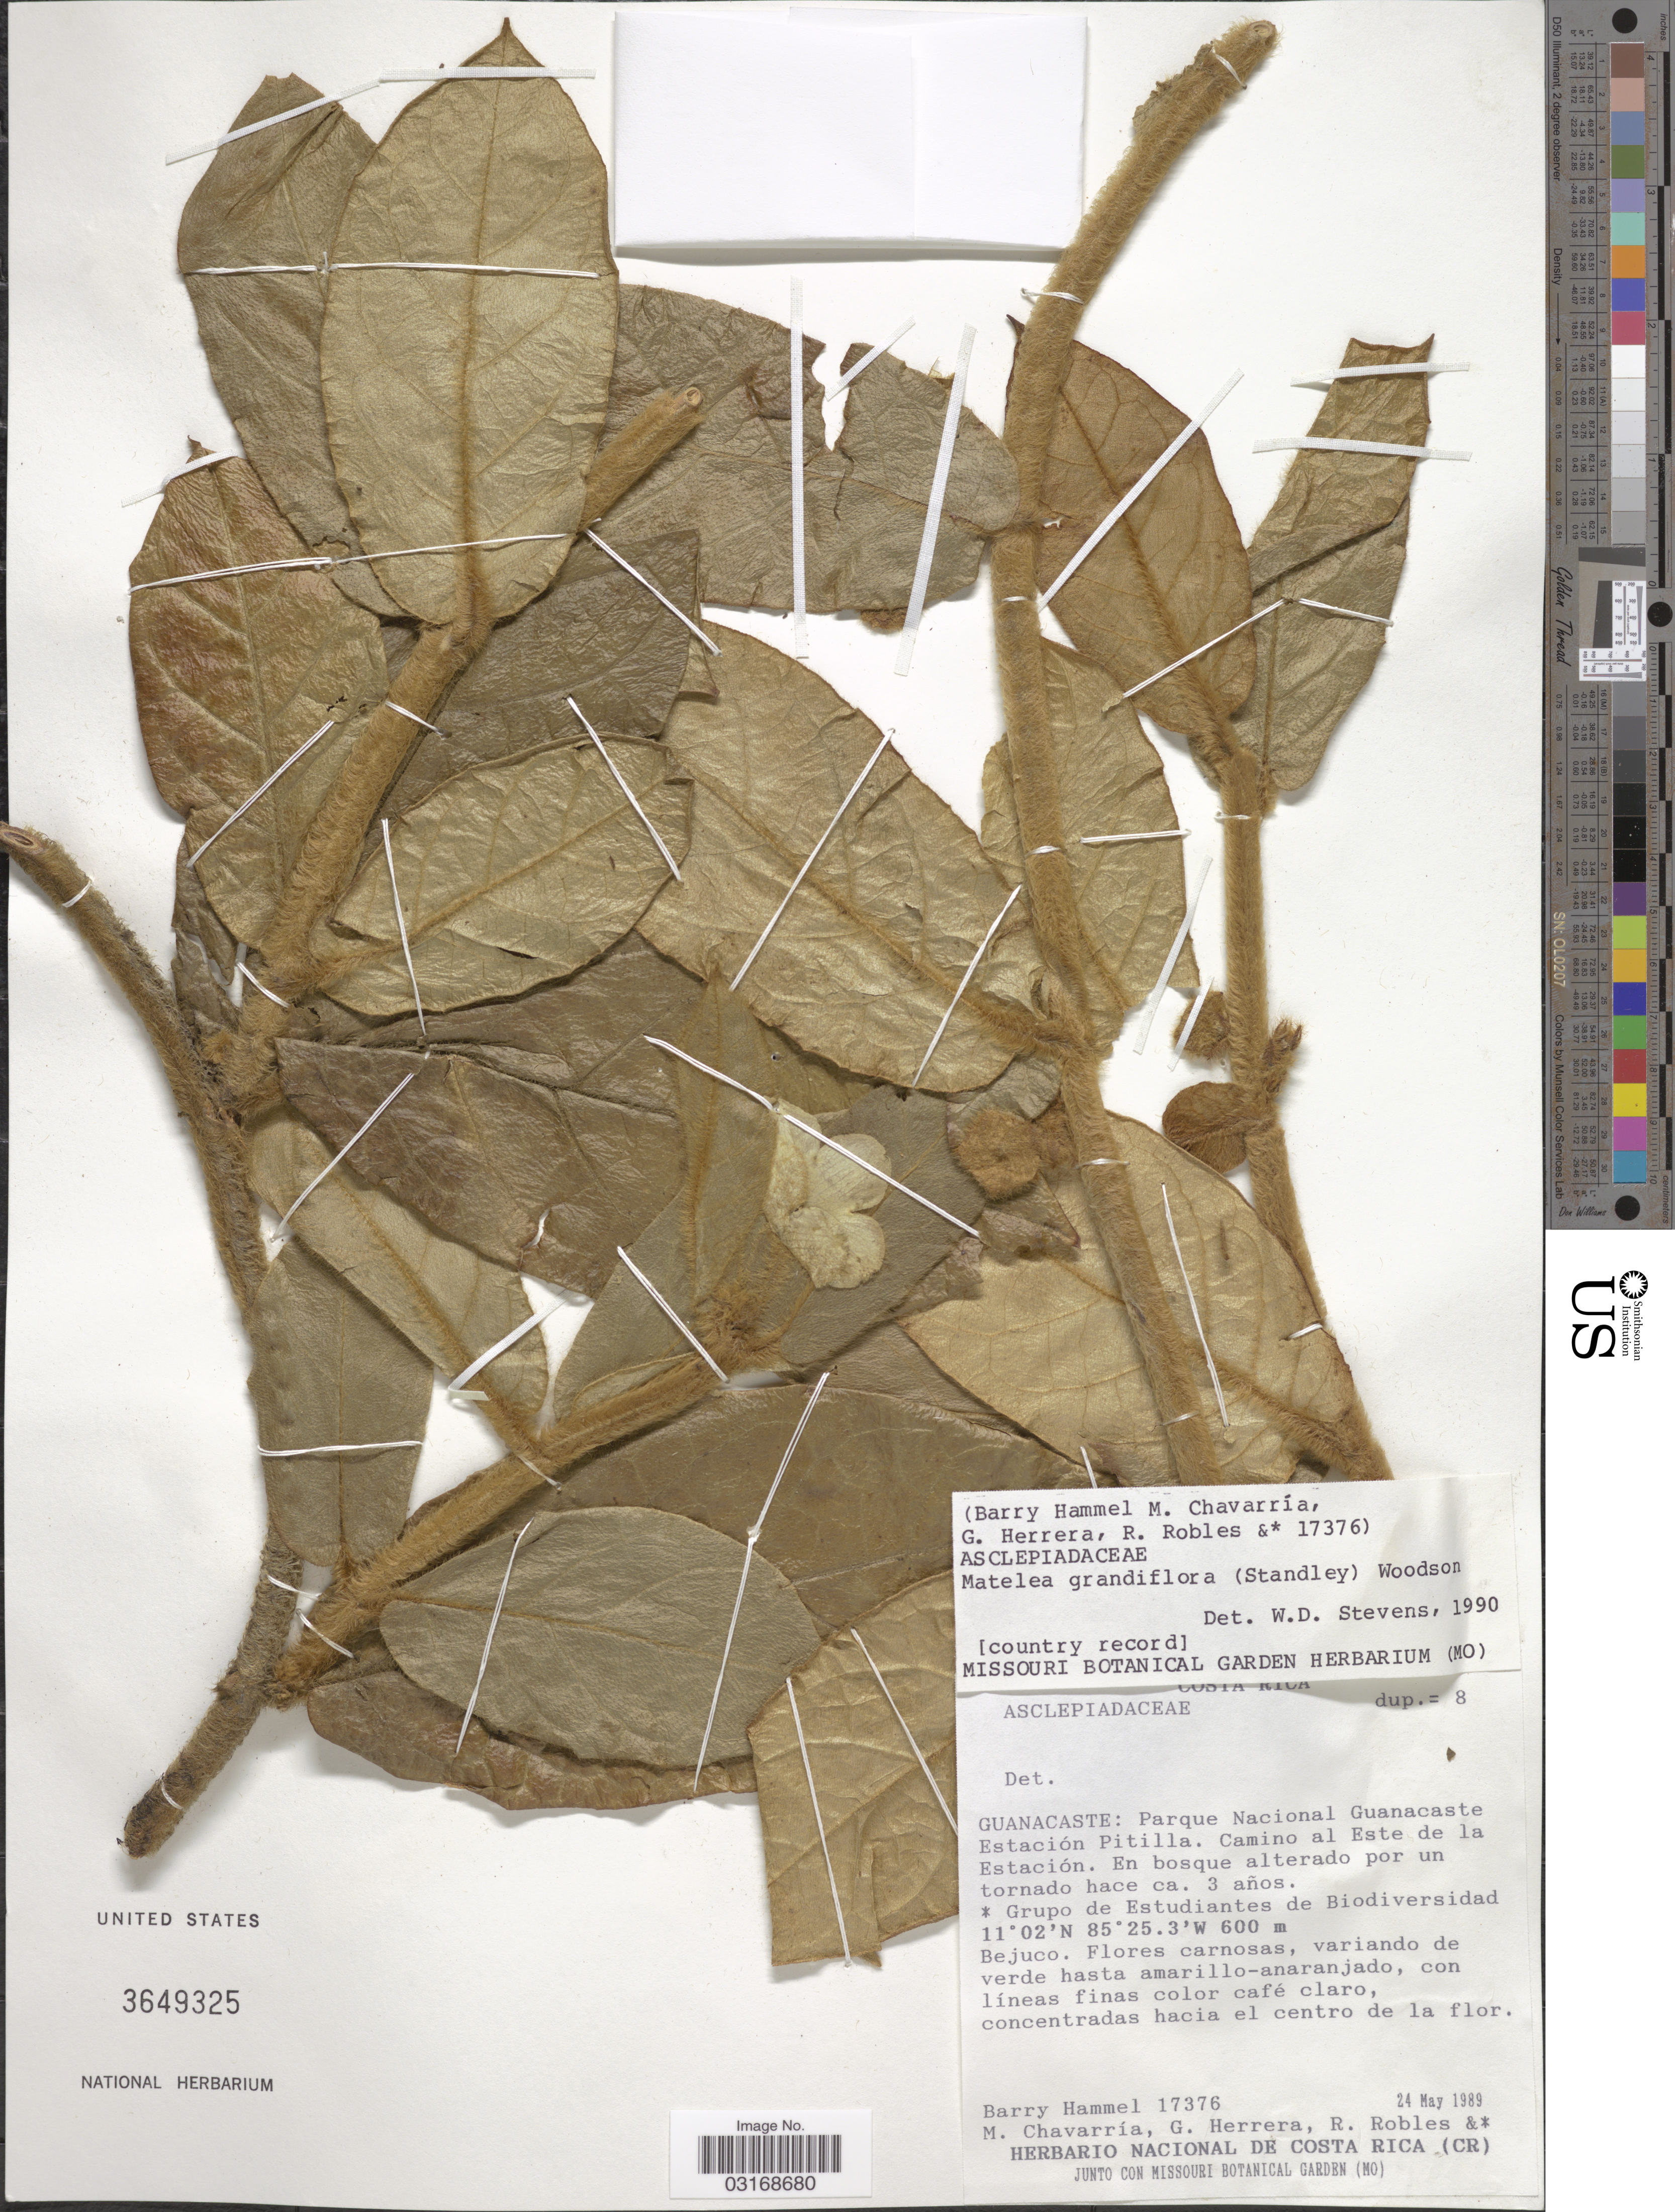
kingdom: Plantae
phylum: Tracheophyta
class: Magnoliopsida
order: Gentianales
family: Apocynaceae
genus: Matelea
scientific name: Matelea grandiflora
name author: Woodson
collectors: B. Hammel, M. Chavarria, G. Herrera, R. Robles & Grupo Biodiv.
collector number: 17376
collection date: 1989-05-24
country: Costa Rica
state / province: Guanacaste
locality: Parque Nacional Guanacaste Estación Pitilla. Camino al Este de la Estación.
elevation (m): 600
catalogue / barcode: US 3649325